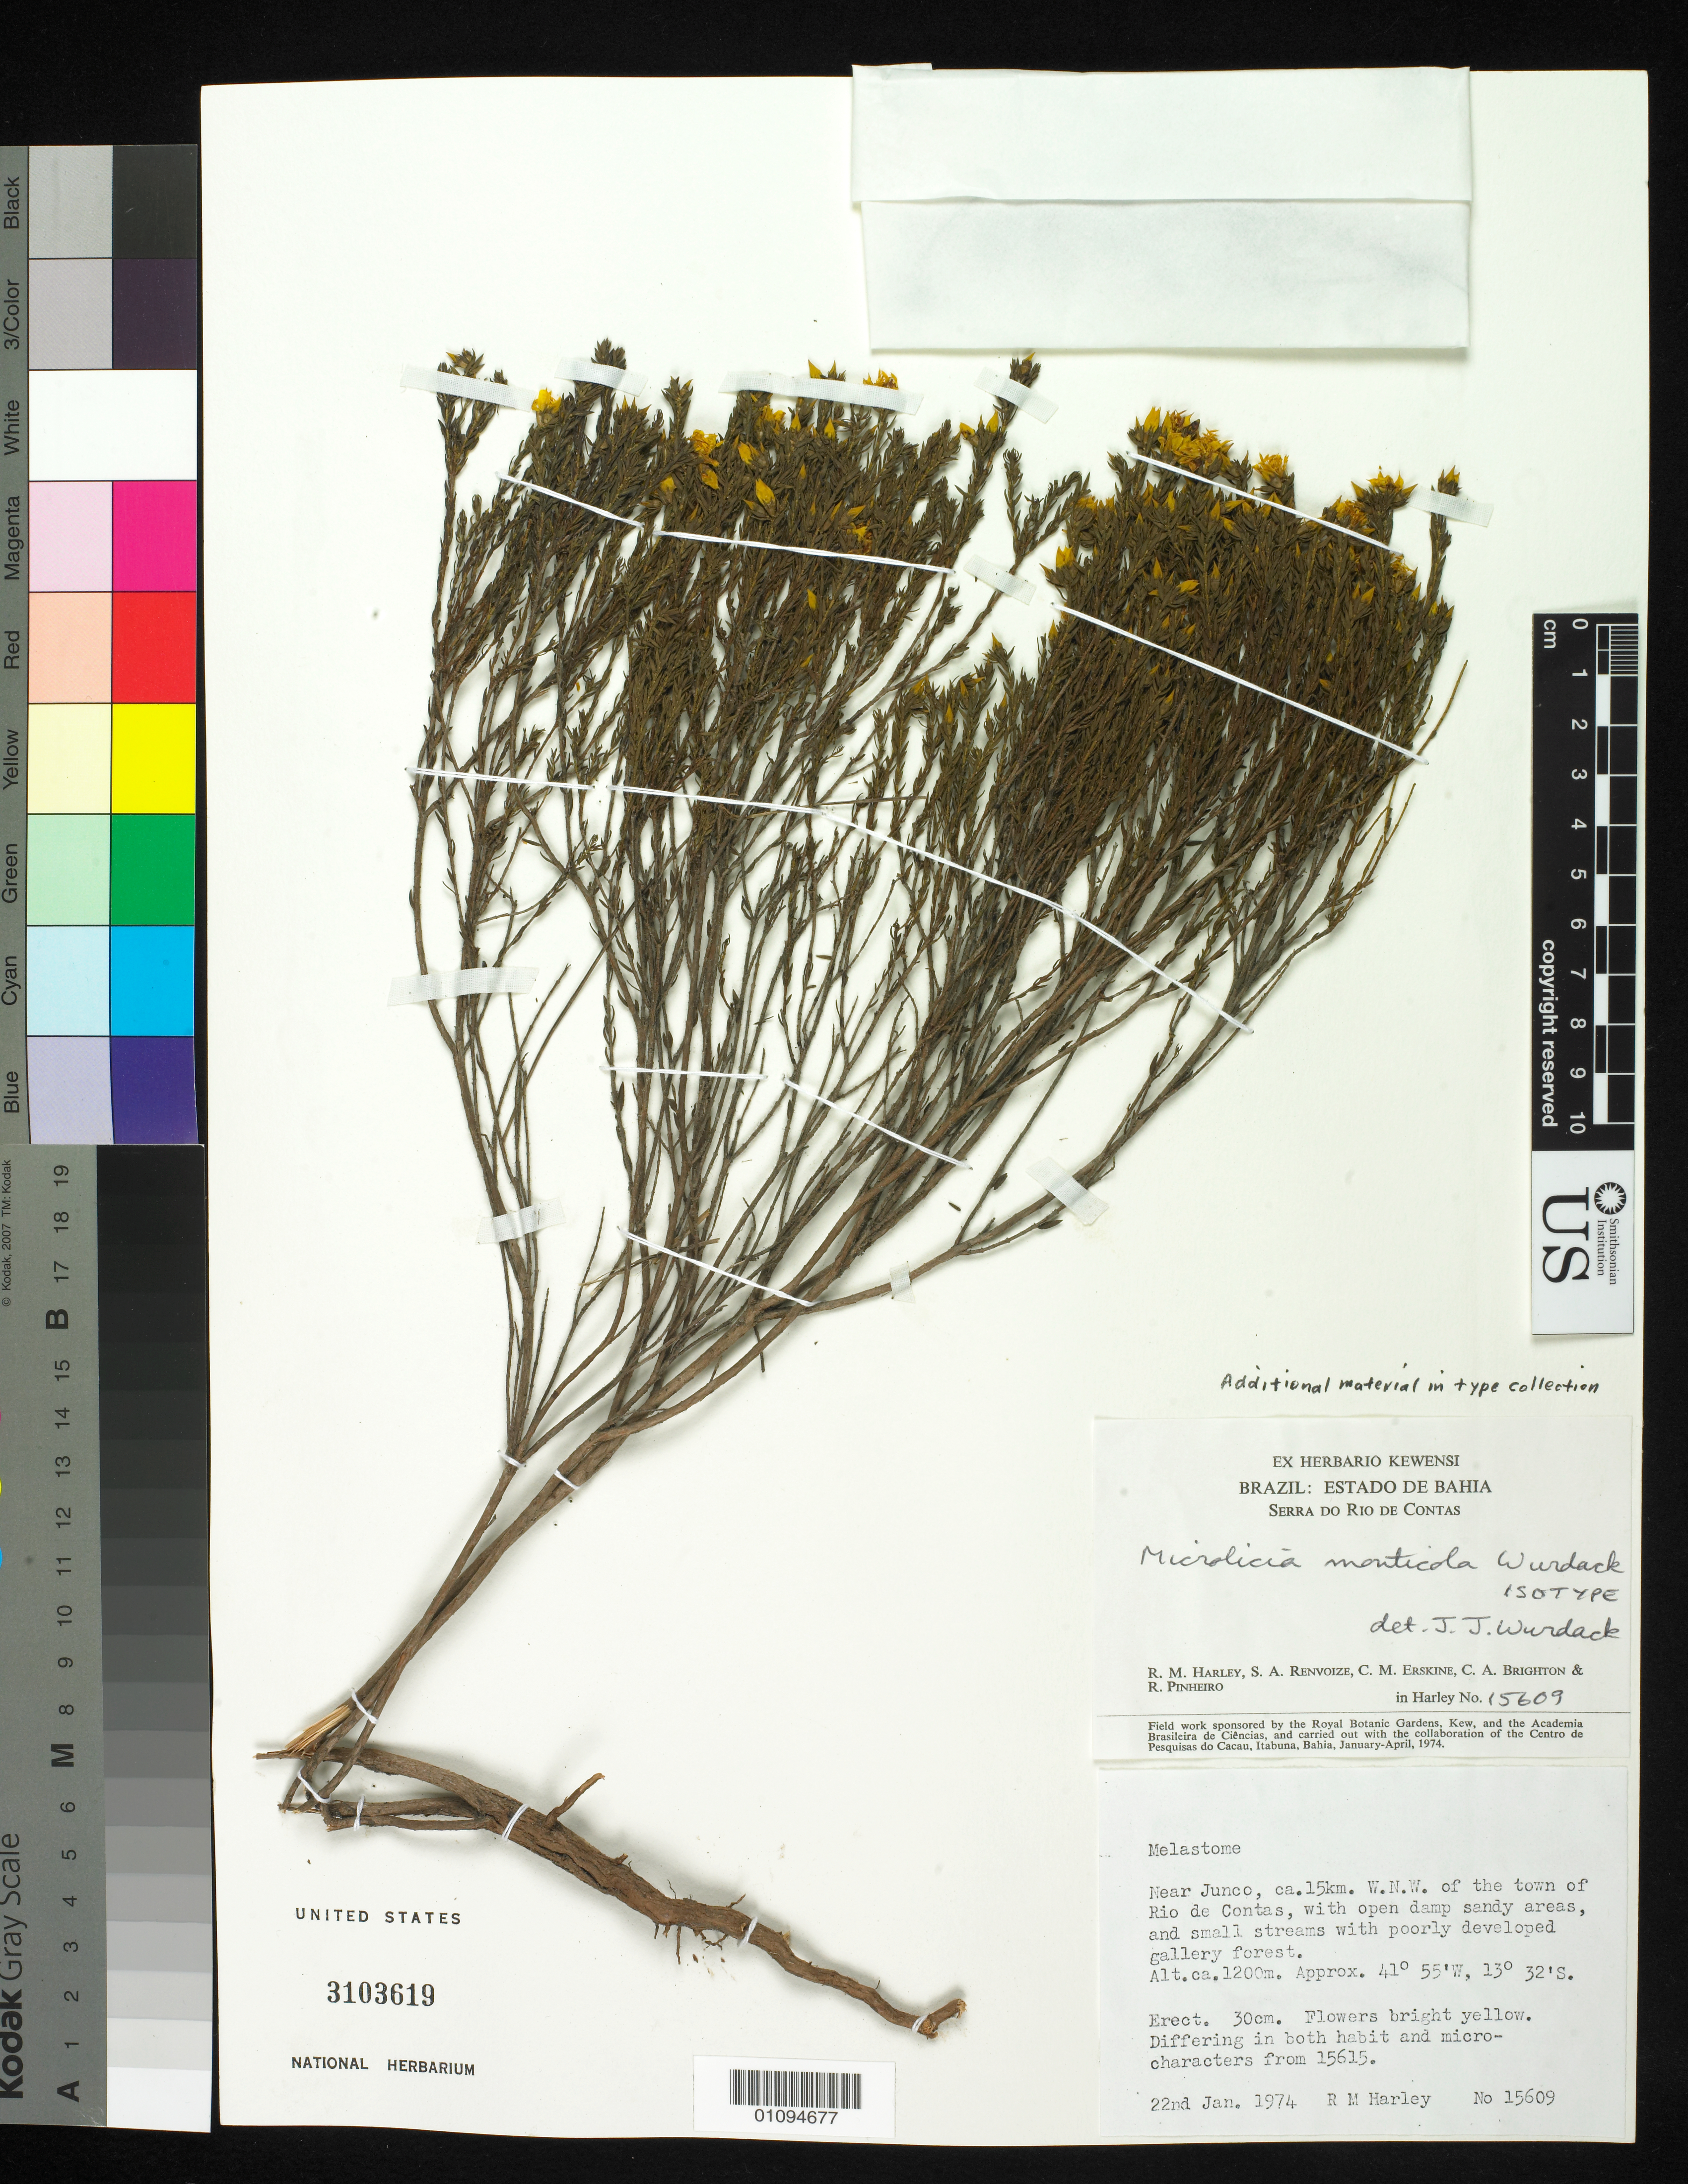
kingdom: Plantae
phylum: Tracheophyta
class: Magnoliopsida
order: Myrtales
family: Melastomataceae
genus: Microlicia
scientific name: Microlicia monticola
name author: Wurdack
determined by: Wurdack, John J., (US), US (UNITED STATES)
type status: Isotype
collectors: R. M. Harley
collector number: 15609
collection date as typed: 22 Jan 1974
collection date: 1974-01-22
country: Brazil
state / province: Bahia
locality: Serra do Rio de Contas, near Junco, WNW of Rio de Contas.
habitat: With open damp sandy areas, and small streams with poorly developed gallery forest.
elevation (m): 1200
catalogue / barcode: US 3103619